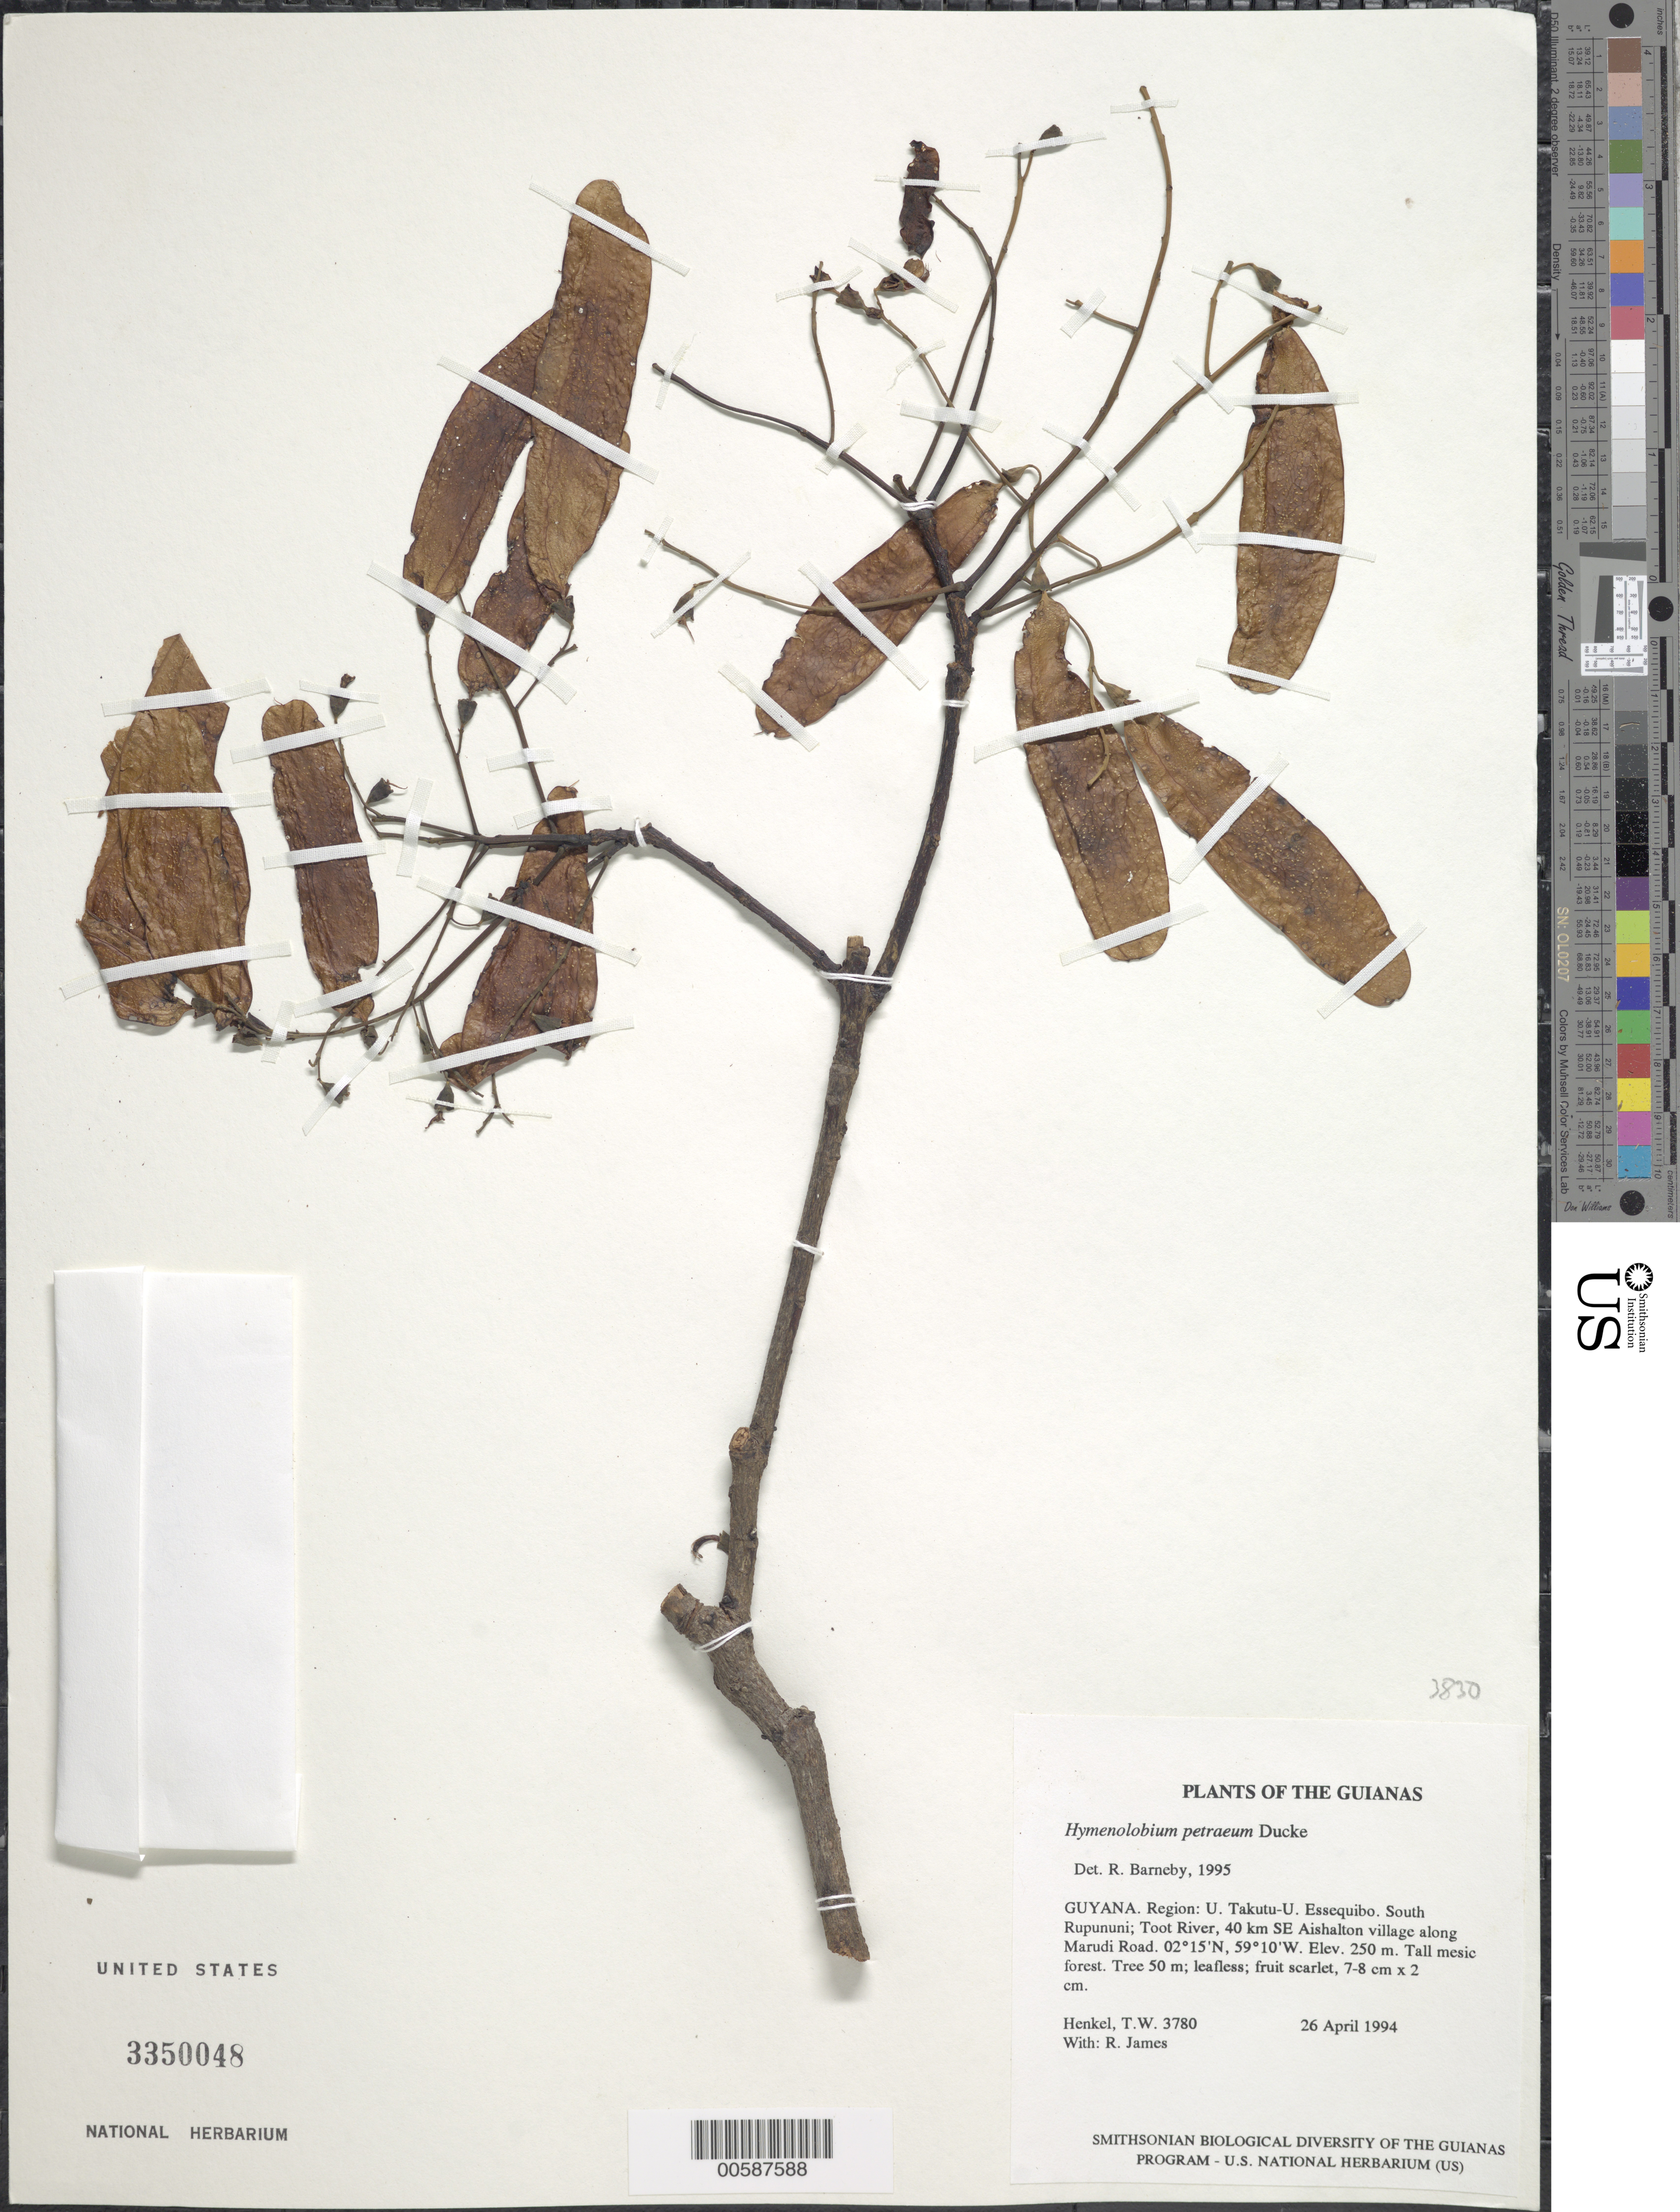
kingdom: Plantae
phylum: Tracheophyta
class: Magnoliopsida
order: Fabales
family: Fabaceae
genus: Hymenolobium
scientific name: Hymenolobium petraeum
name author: Ducke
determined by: Barneby, Rupert C., (NY)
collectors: T. Henkel & R. James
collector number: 3780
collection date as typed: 26 April 1994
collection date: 1994-04-26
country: Guyana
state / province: U. Takutu-U. Essequibo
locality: South Rupununi; Toot River, 40 km SE Aishalton village along Marudi Road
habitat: Tall mesic forest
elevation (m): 250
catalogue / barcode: US 3350048